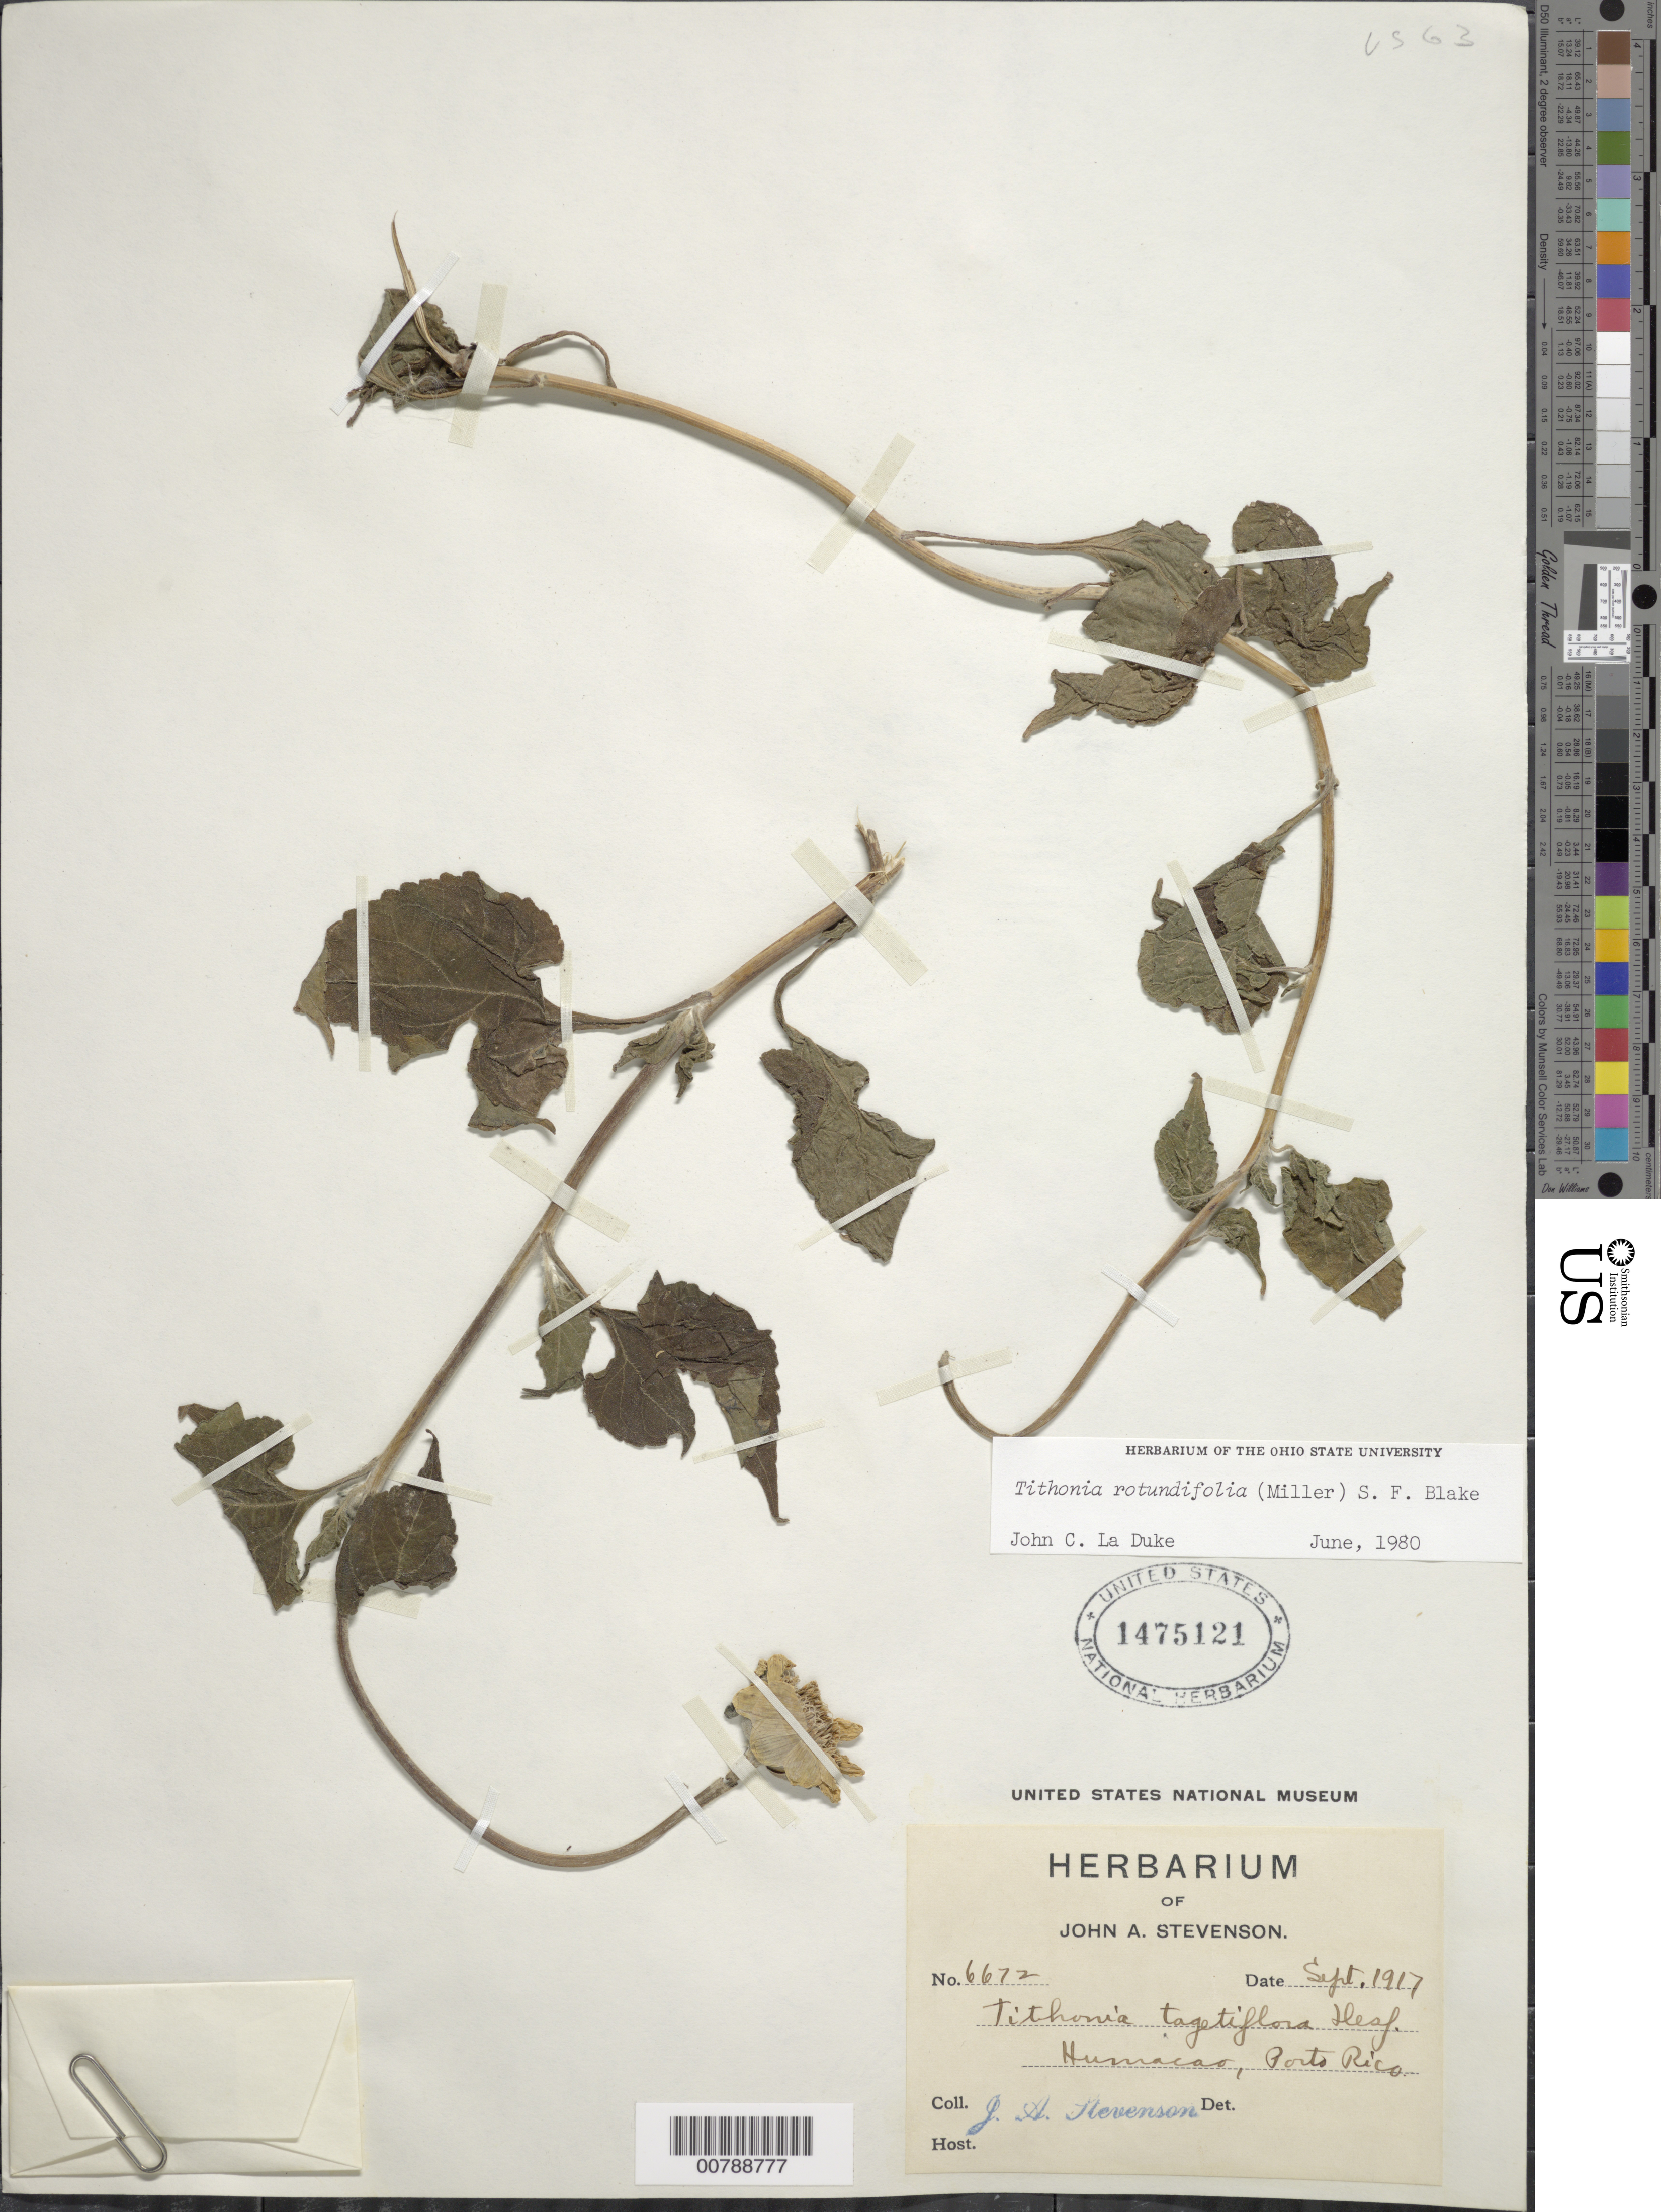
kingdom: Plantae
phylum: Tracheophyta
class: Magnoliopsida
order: Asterales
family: Asteraceae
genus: Tithonia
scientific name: Tithonia rotundifolia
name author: (Mill.) S.F. Blake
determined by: La Duke, J. C.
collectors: J. Stevenson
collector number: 6672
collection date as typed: Sep 1917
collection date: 1917-09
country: Puerto Rico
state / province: Humacao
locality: Humacao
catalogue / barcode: US 1475121